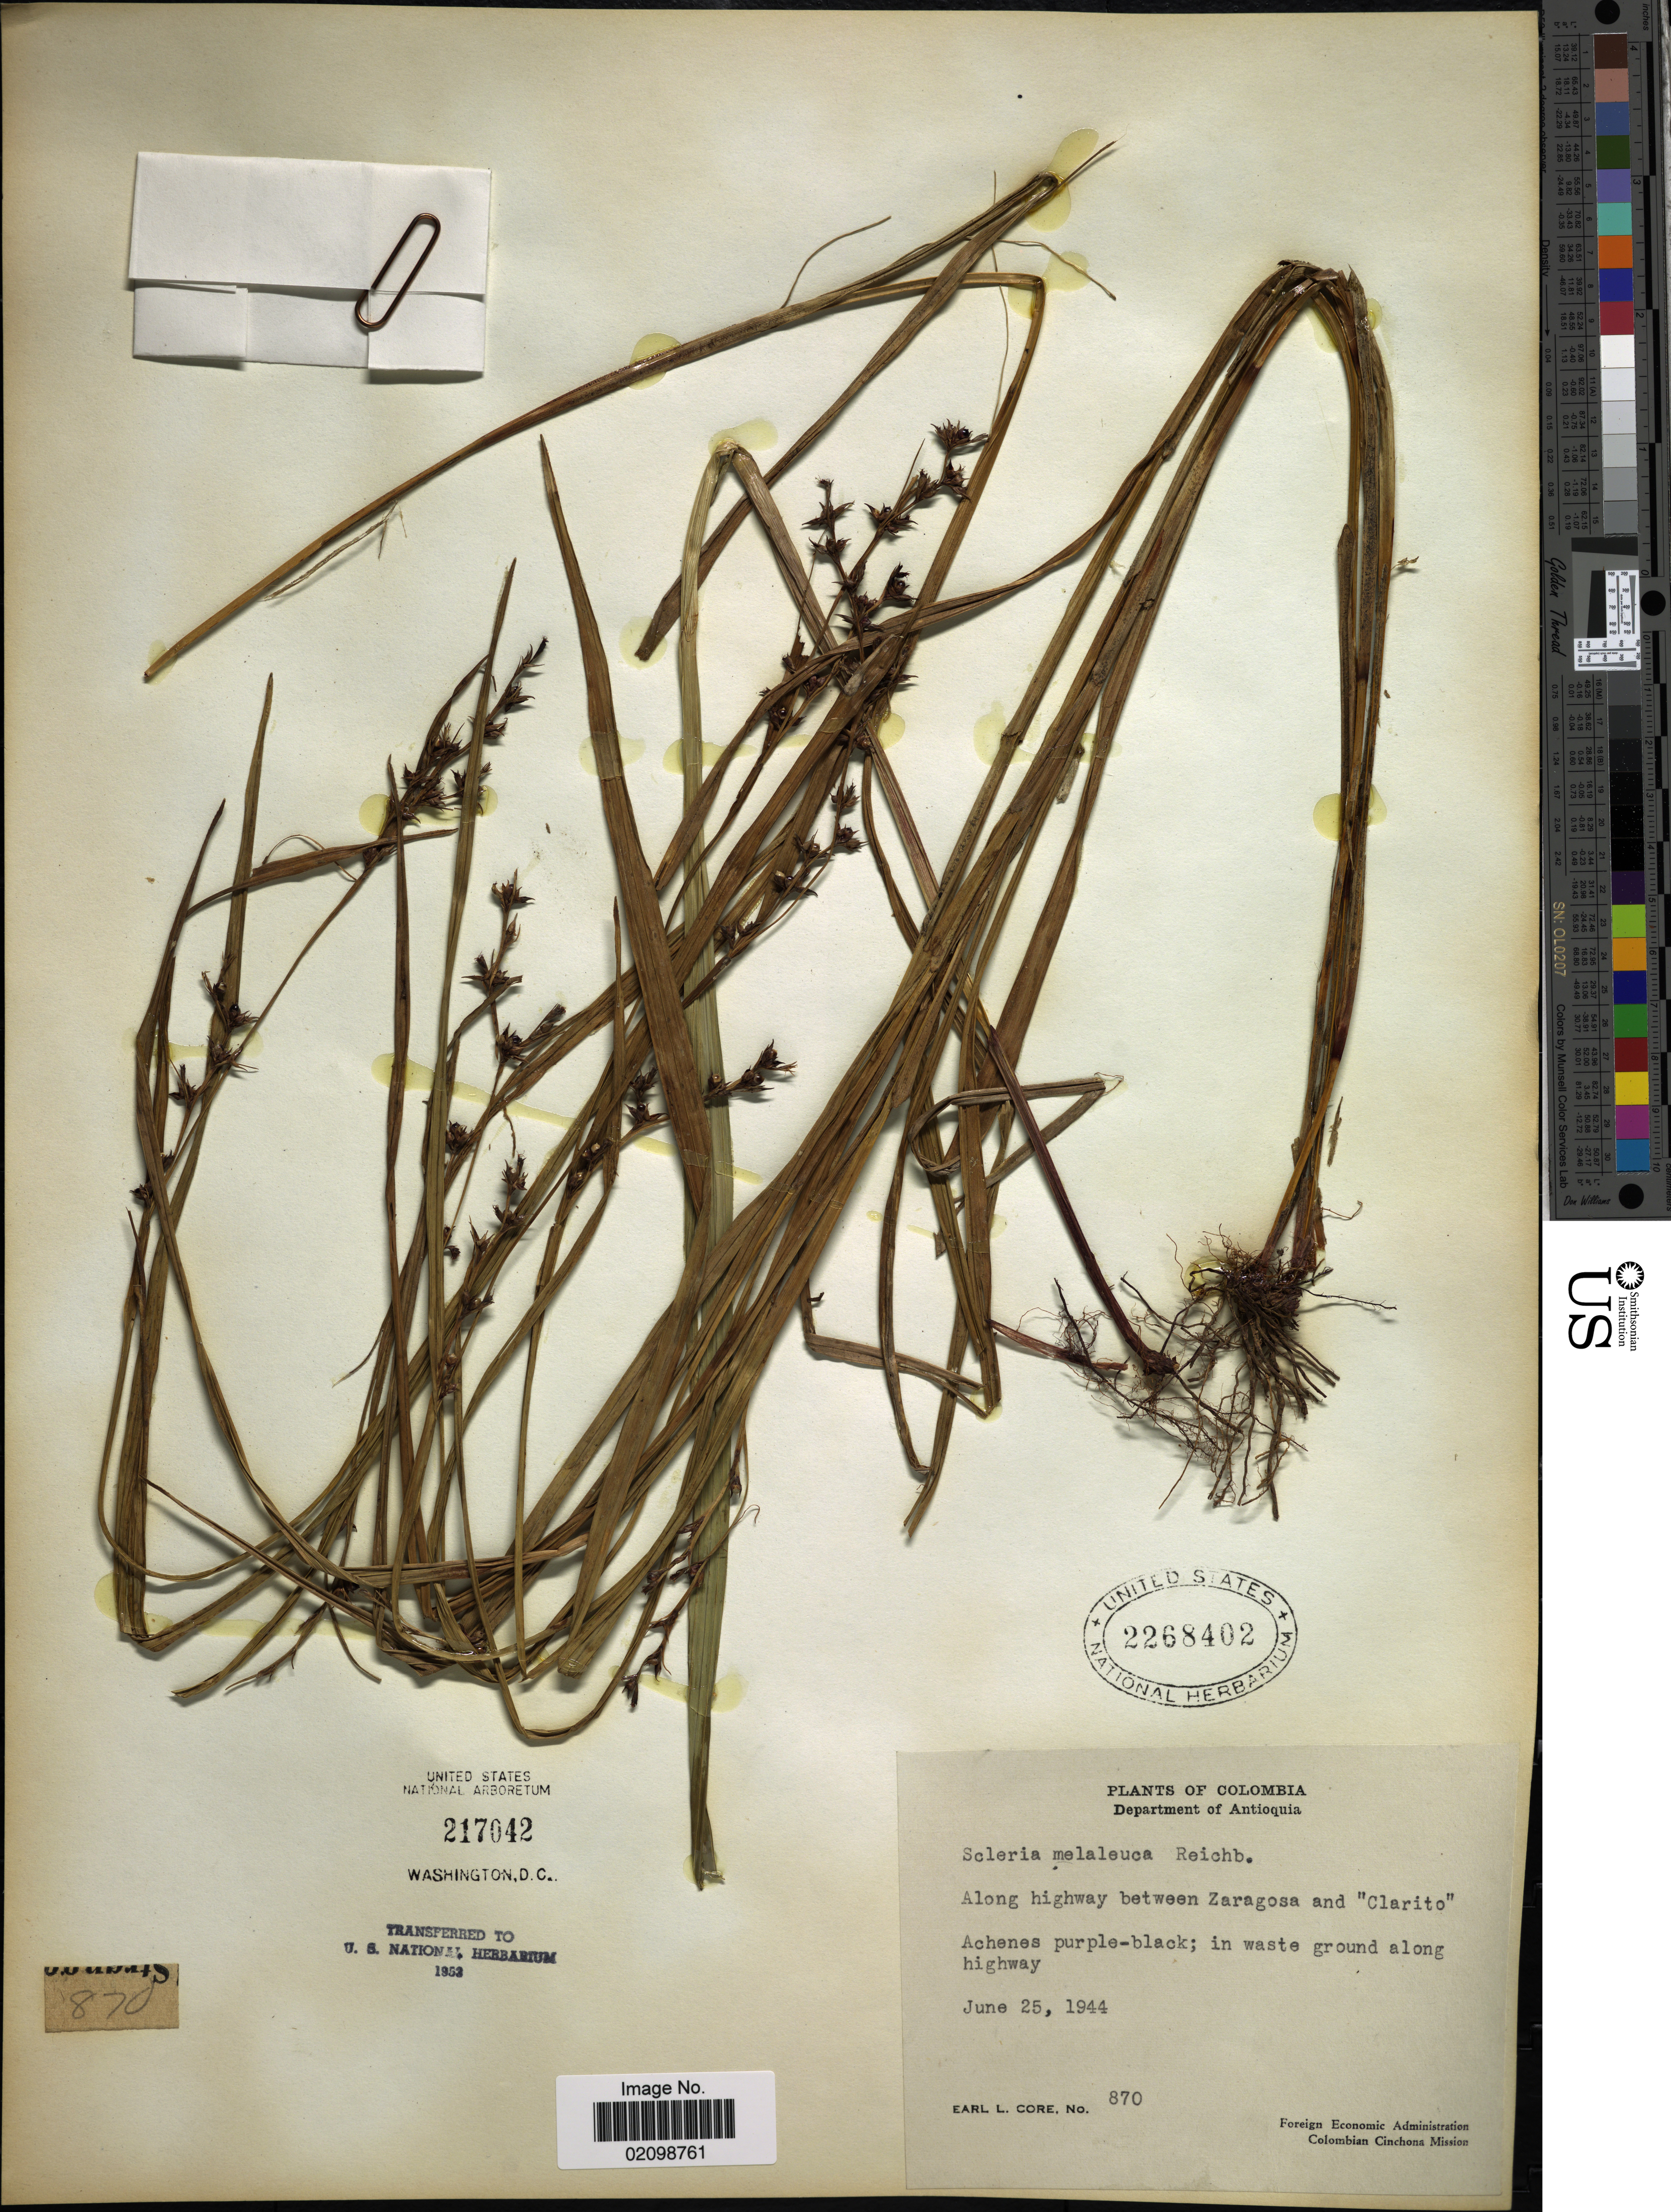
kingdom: Plantae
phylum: Tracheophyta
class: Liliopsida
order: Poales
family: Cyperaceae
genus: Scleria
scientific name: Scleria gaertneri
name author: Raddi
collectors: E. L. Core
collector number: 870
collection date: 1944-06-25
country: Colombia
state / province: Antioquia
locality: Departament of Antioquia. Along highway between Zaragosa and "Clarito".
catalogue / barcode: US 2268402